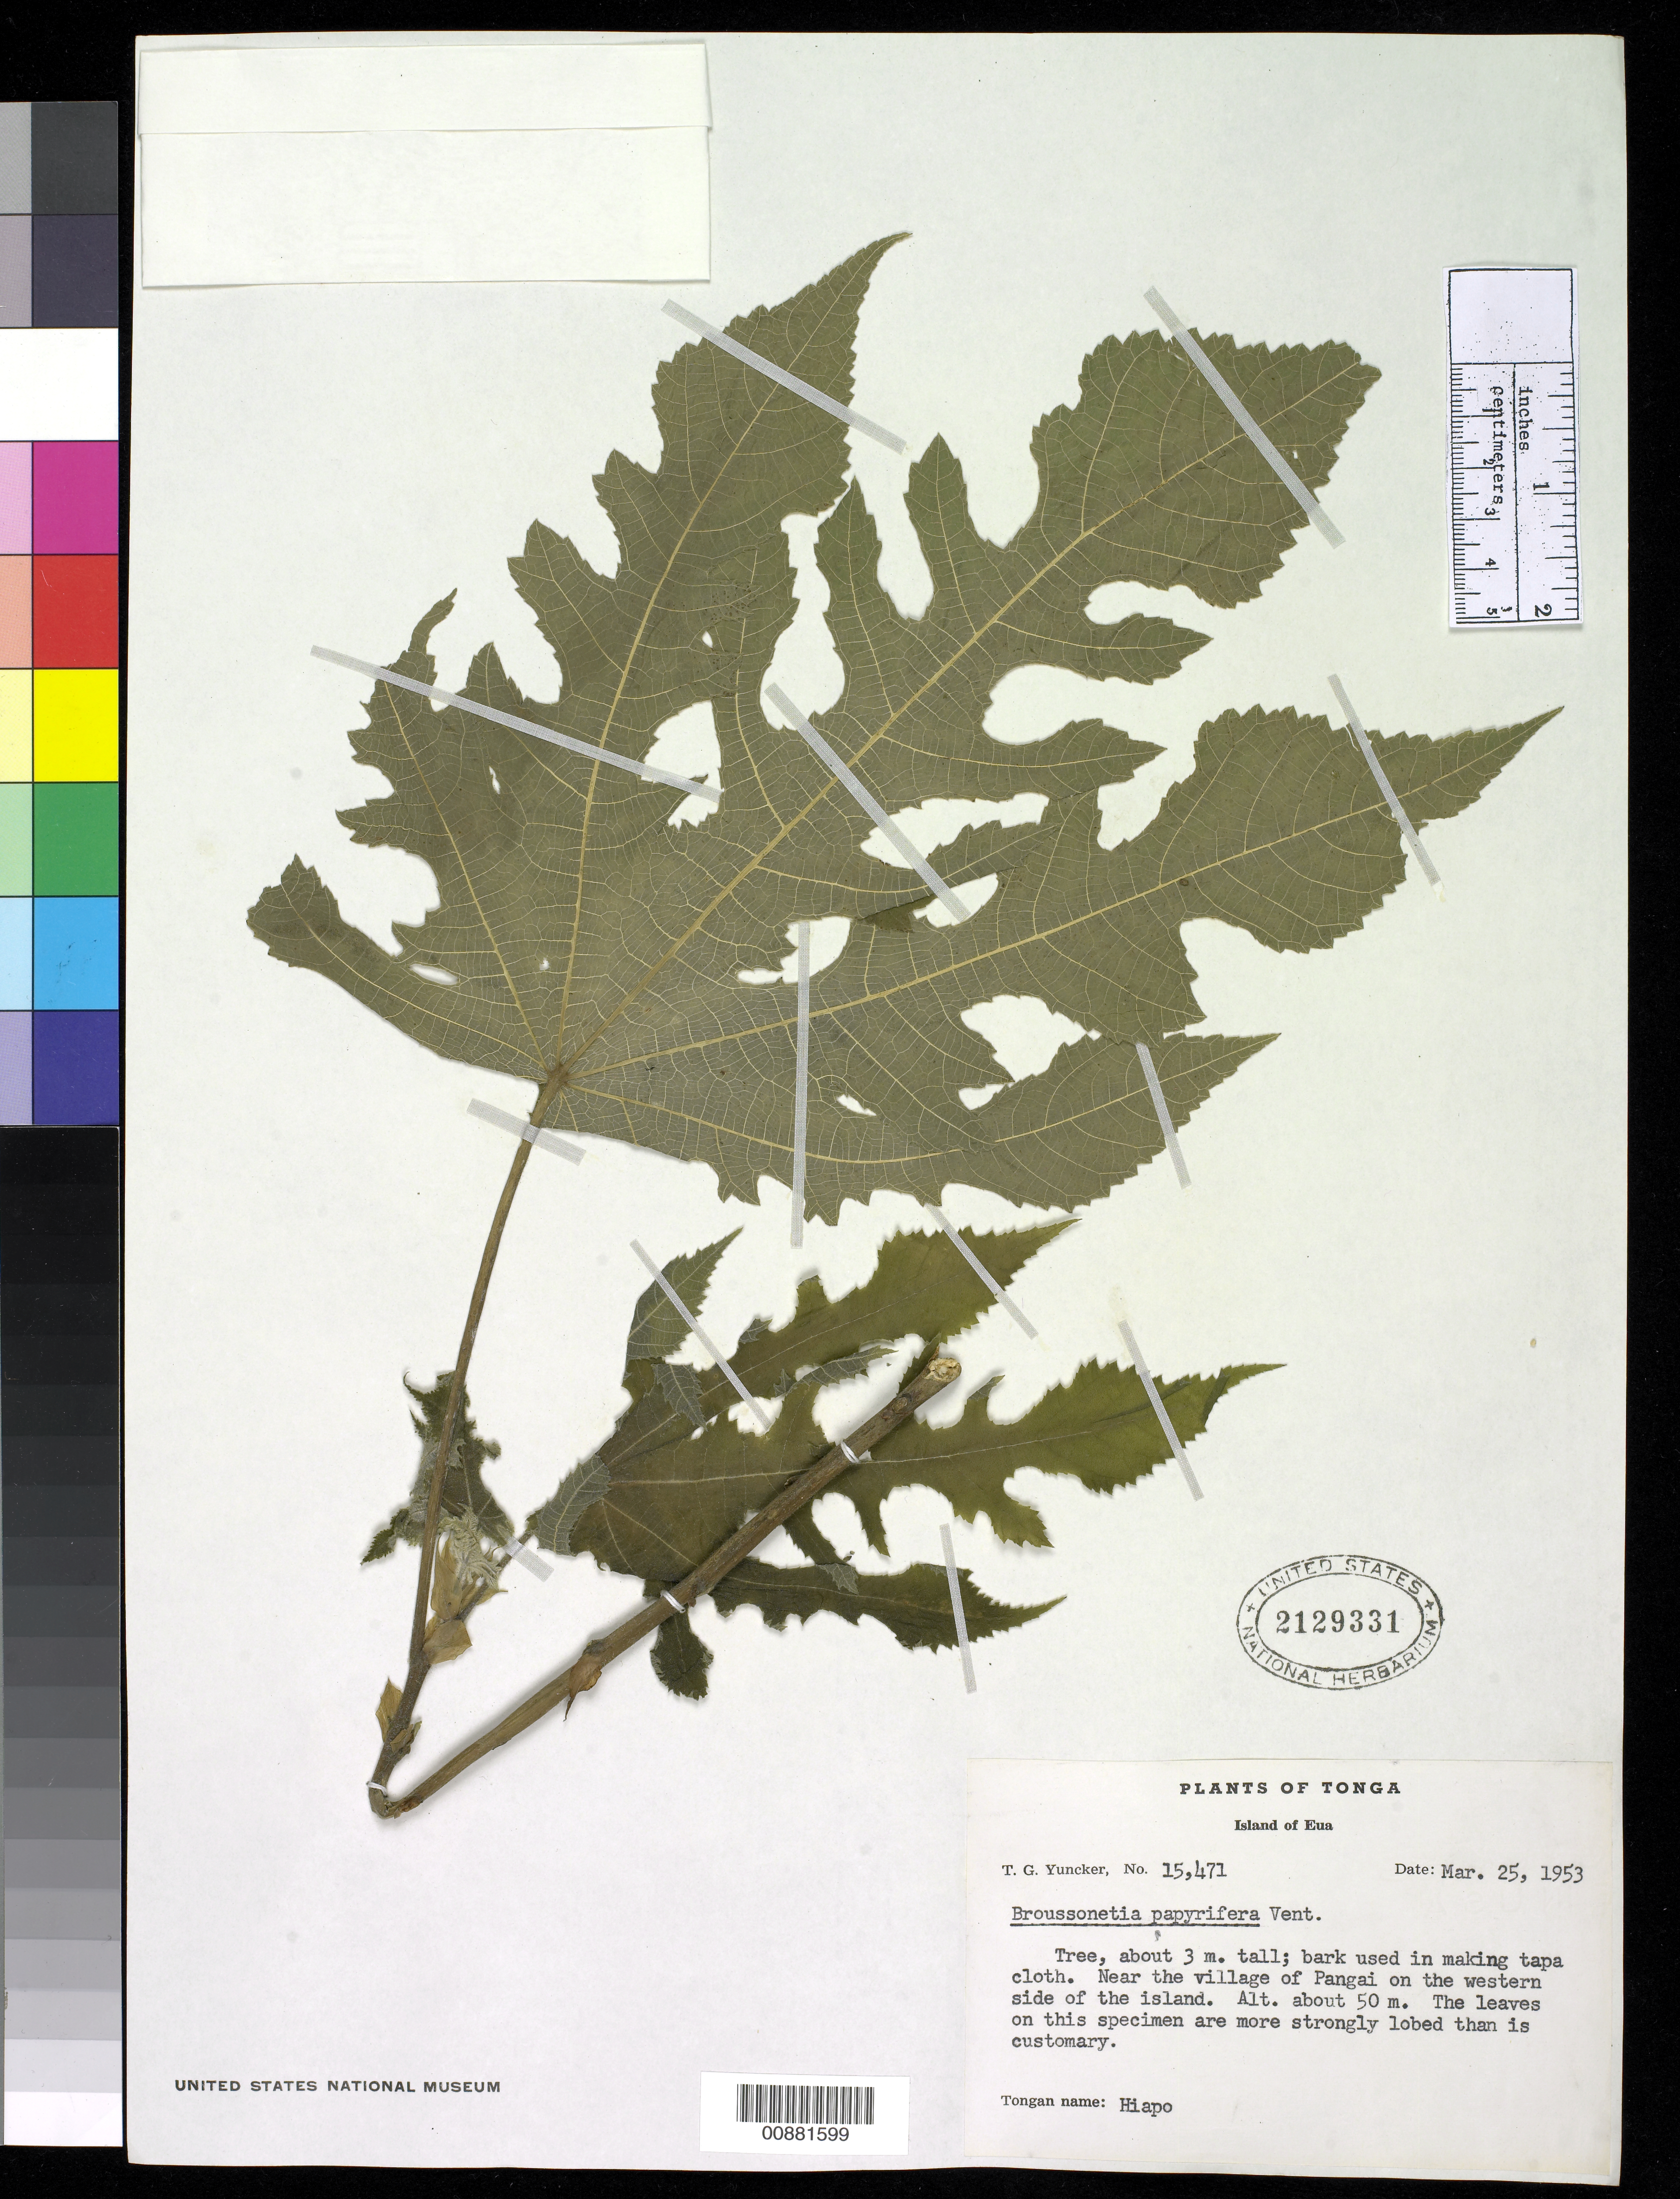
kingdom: Plantae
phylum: Tracheophyta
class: Magnoliopsida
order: Rosales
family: Moraceae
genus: Broussonetia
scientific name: Broussonetia papyrifera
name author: (L.) L'Hér. ex Vent.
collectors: T. G. Yuncker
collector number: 15471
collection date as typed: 25 Mar 1953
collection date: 1953-03-25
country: Tonga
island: Eua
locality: Near the village of Pangai on the western side of the island.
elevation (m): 50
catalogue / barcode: US 2129331